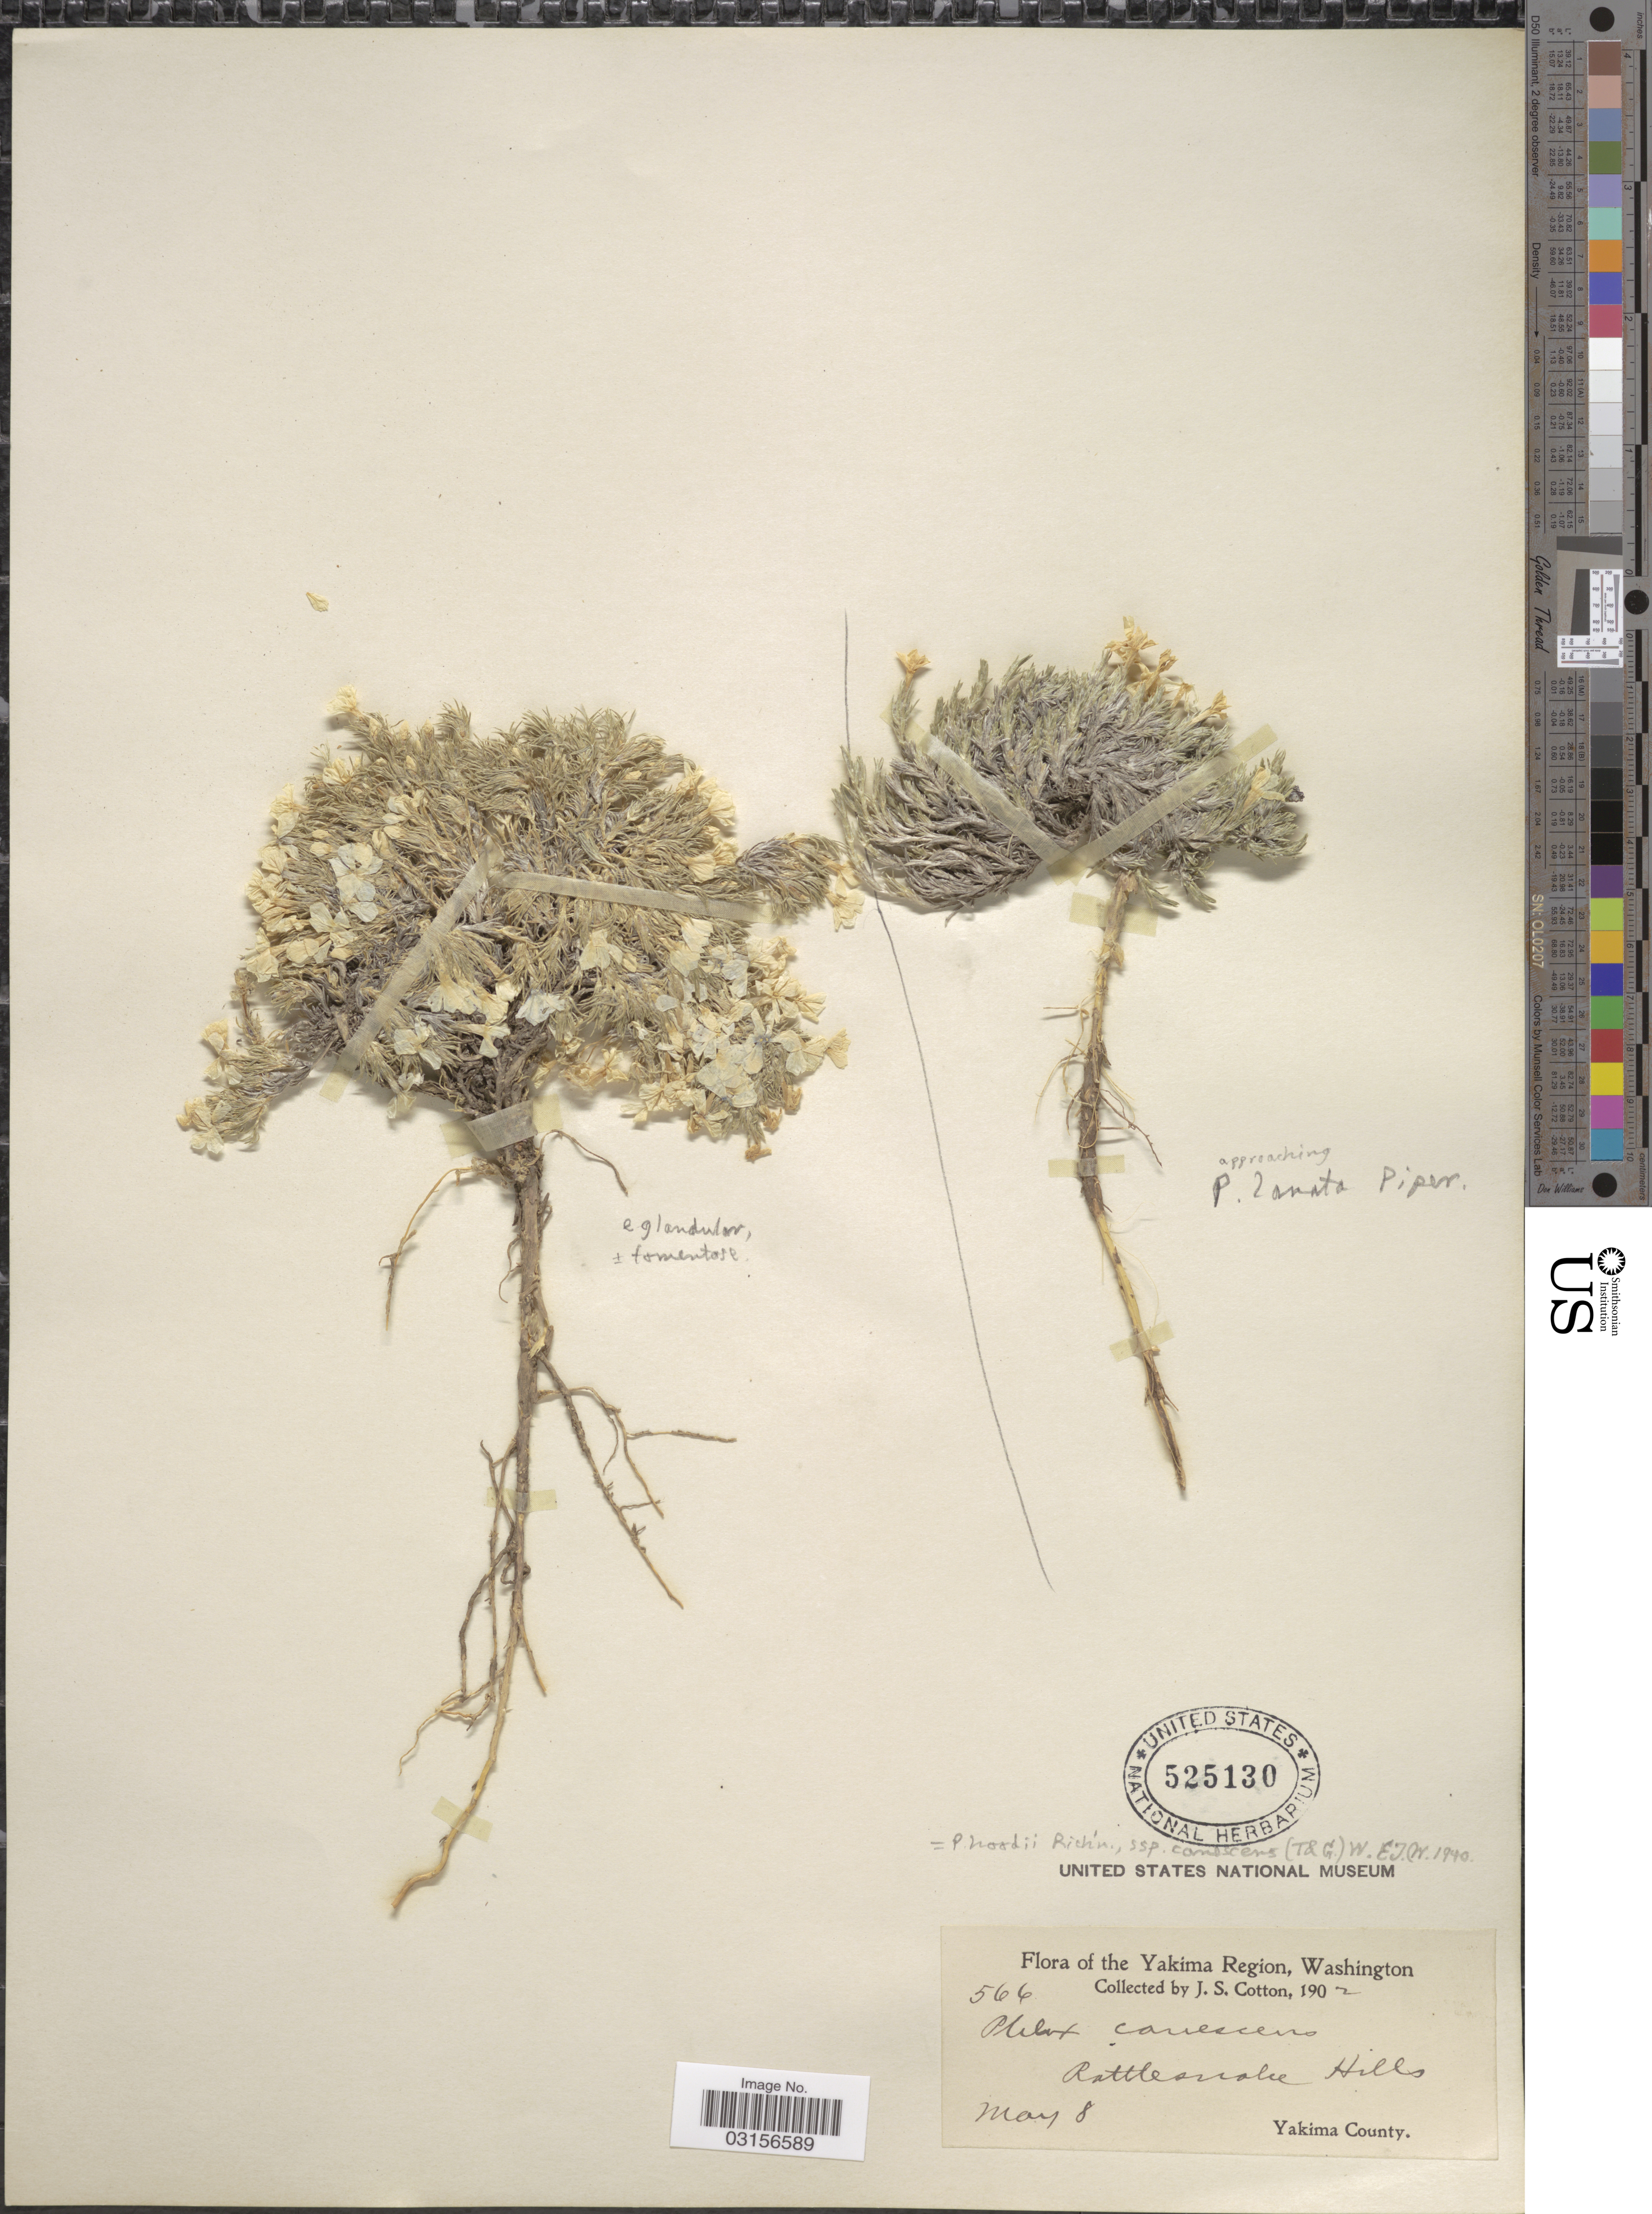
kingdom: Plantae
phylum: Tracheophyta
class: Magnoliopsida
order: Ericales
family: Polemoniaceae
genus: Phlox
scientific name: Phlox hoodii subsp. canescens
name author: (Torr. & A. Gray) Wherry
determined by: Mayfield, M. H.; Ferguson, C. J.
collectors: J. S. Cotton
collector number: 566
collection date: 1902-05-08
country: United States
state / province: Washington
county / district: Yakima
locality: Yakima Region. Rattlesnake Hills. Yakima County.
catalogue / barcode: US 525130